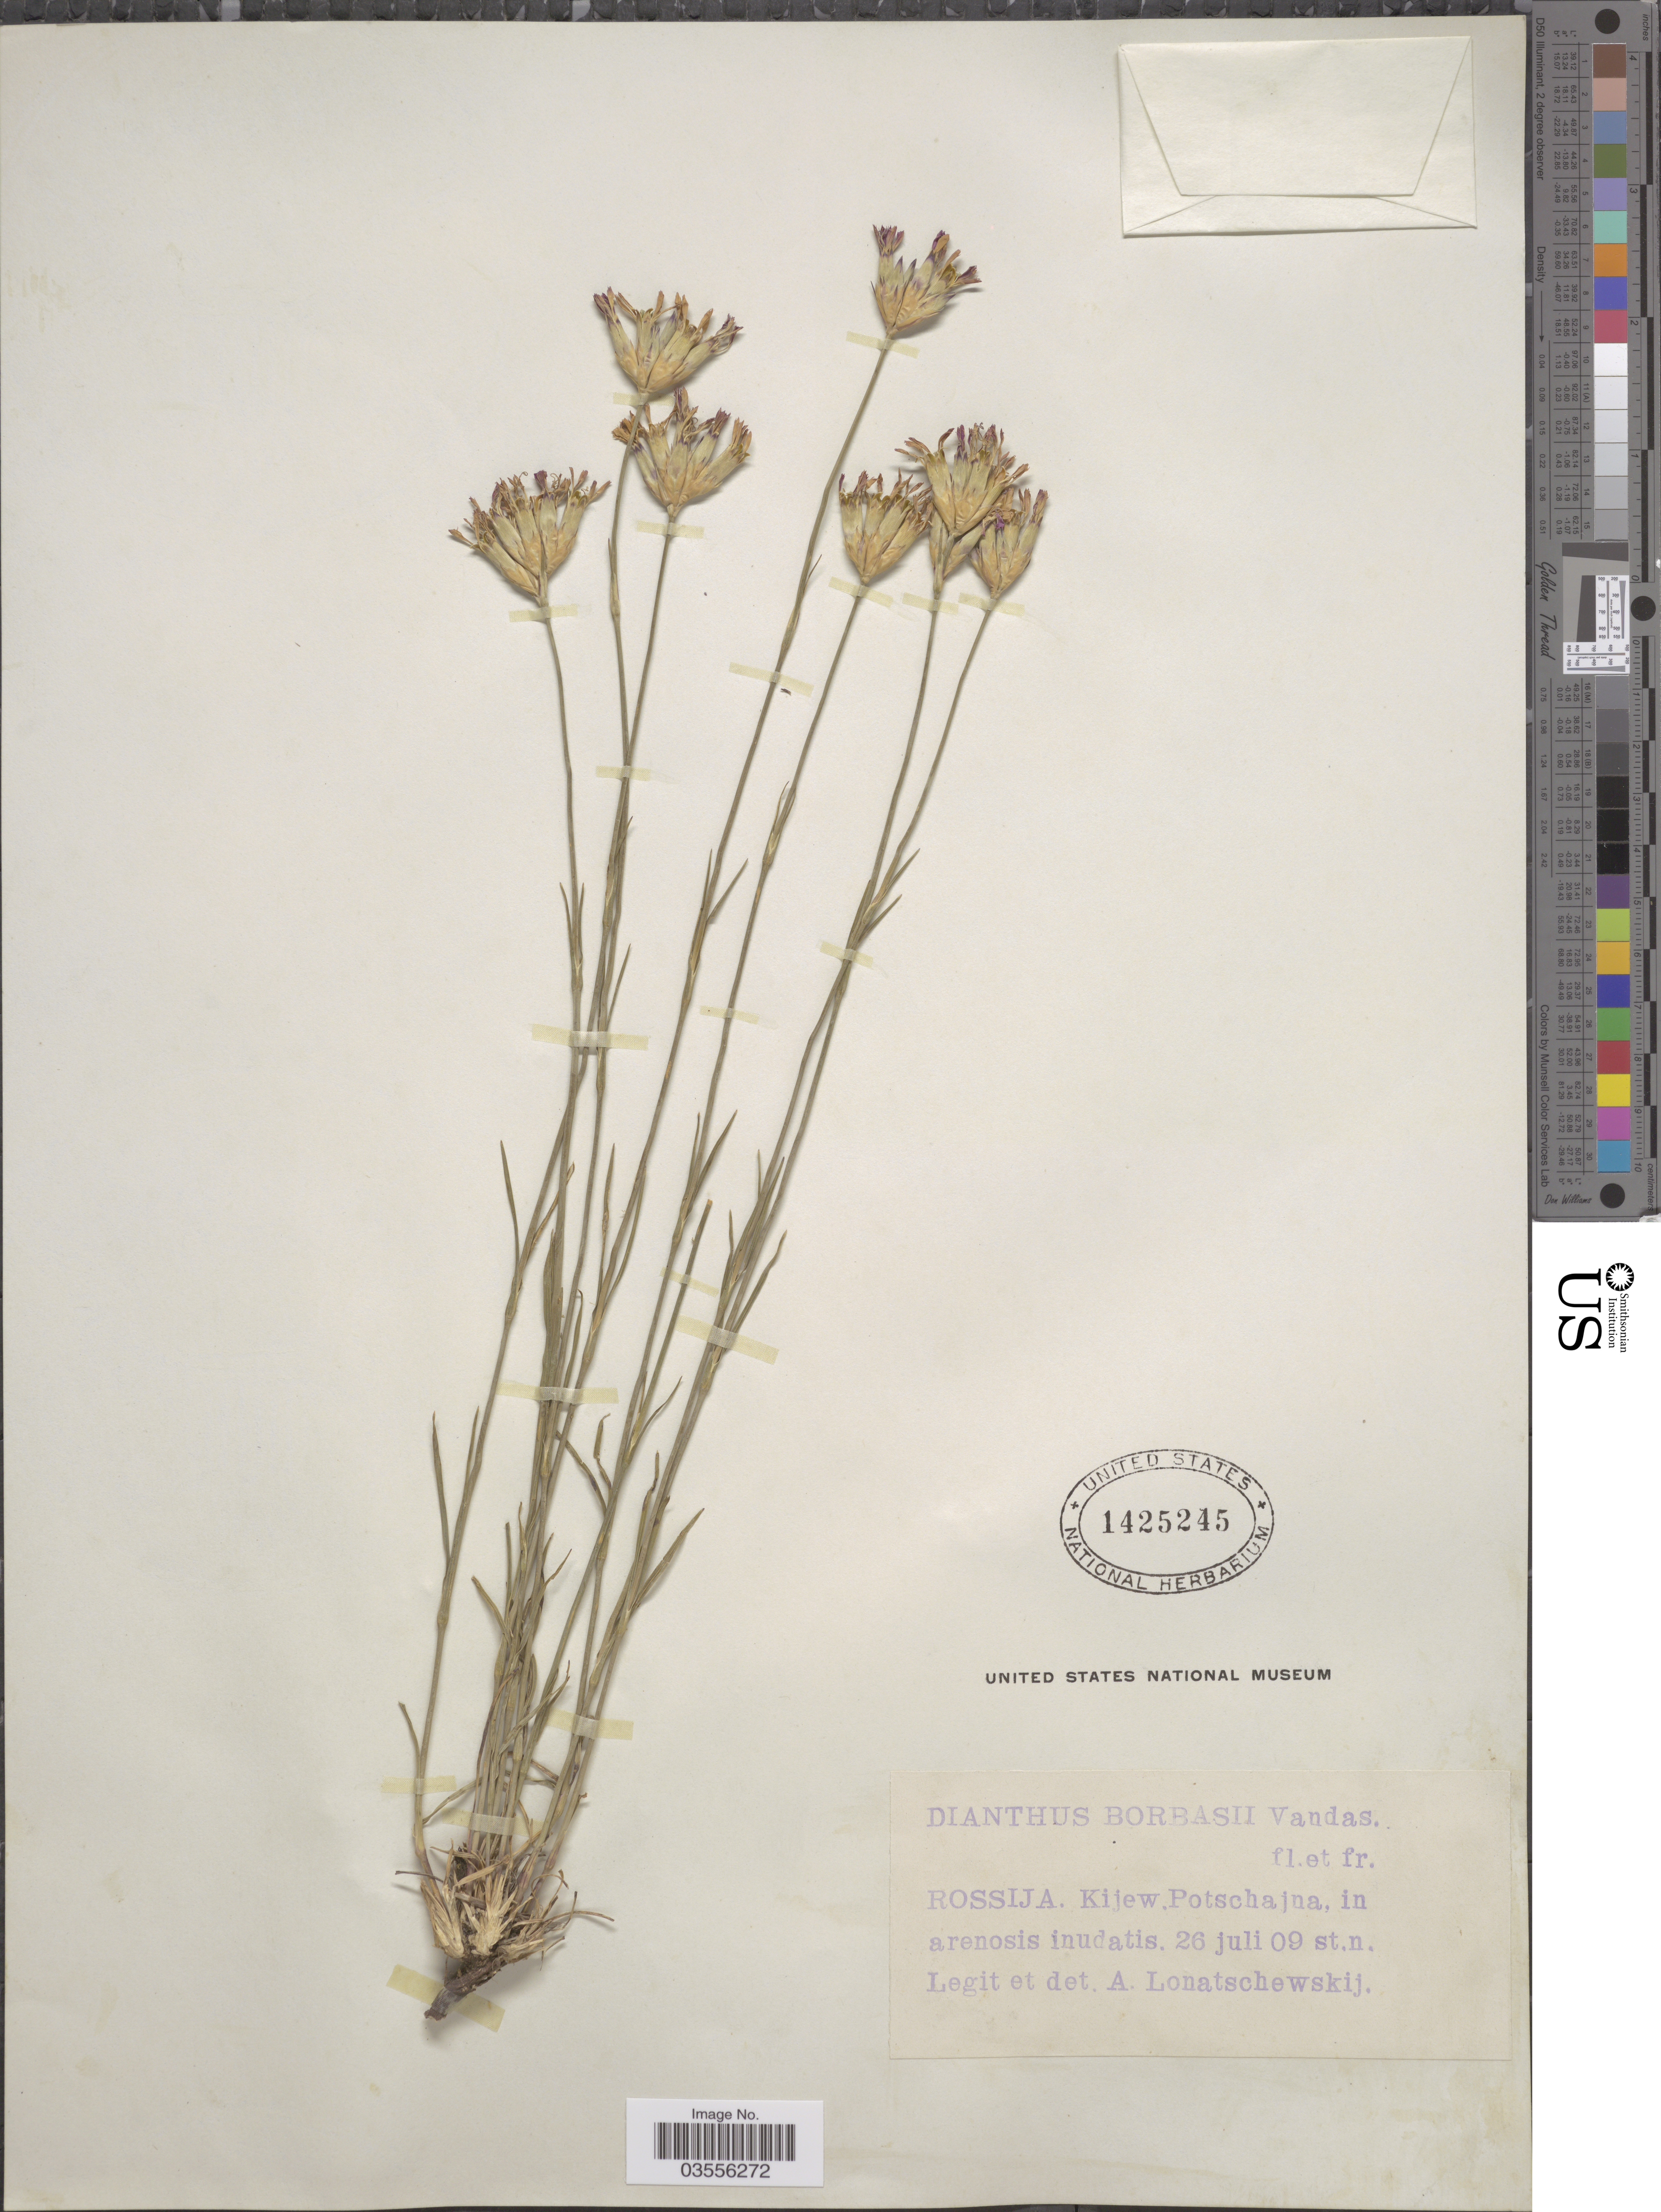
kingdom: Plantae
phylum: Tracheophyta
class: Magnoliopsida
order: Caryophyllales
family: Caryophyllaceae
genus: Dianthus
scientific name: Dianthus borbasii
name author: Vandas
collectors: A. Lonatschewskij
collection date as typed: Transcribed d/m/y: 26/7/9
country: Ukraine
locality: Rossija. Kijew Potschajna.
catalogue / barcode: US 1425245